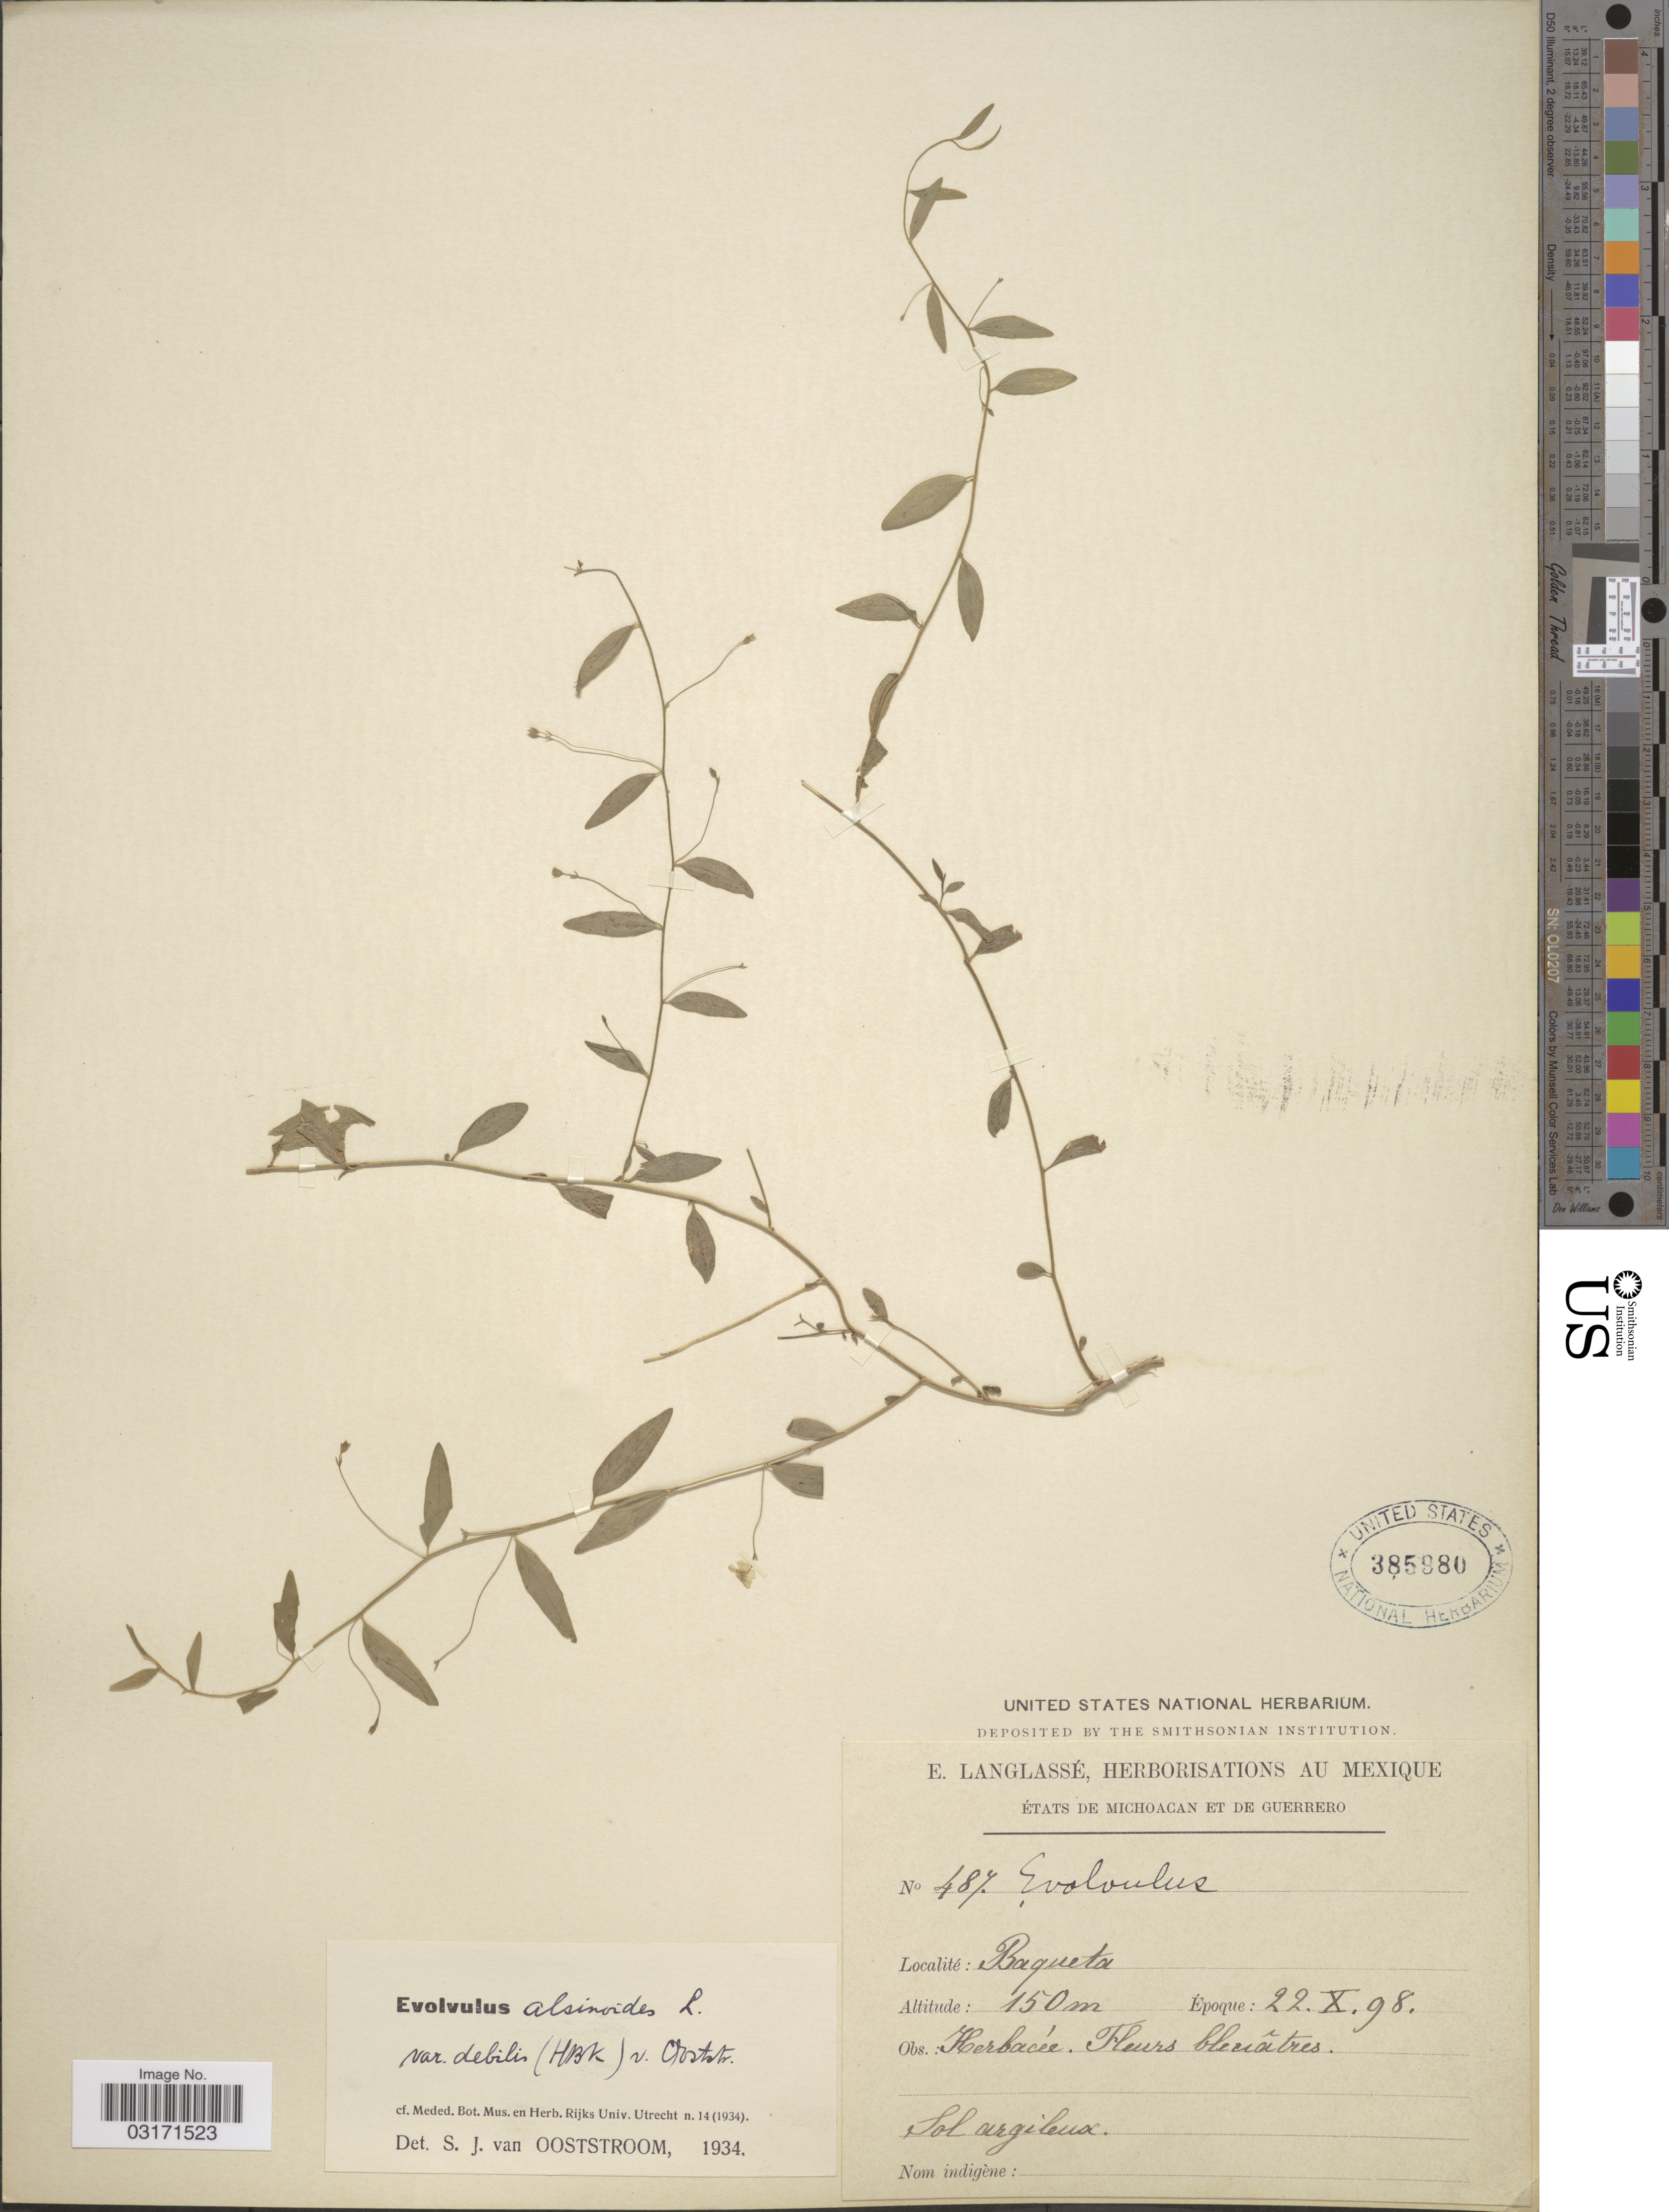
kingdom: Plantae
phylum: Tracheophyta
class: Magnoliopsida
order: Solanales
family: Convolvulaceae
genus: Evolvulus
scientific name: Evolvulus alsinoides var. debilis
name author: (Kunth) Ooststr.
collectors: E. Langlassé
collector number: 487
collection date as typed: Transcribed d/m/y: 22/10/98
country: Mexico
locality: États De Michoacan Et De Guerrero, Baqueta.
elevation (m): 150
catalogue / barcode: US 385880